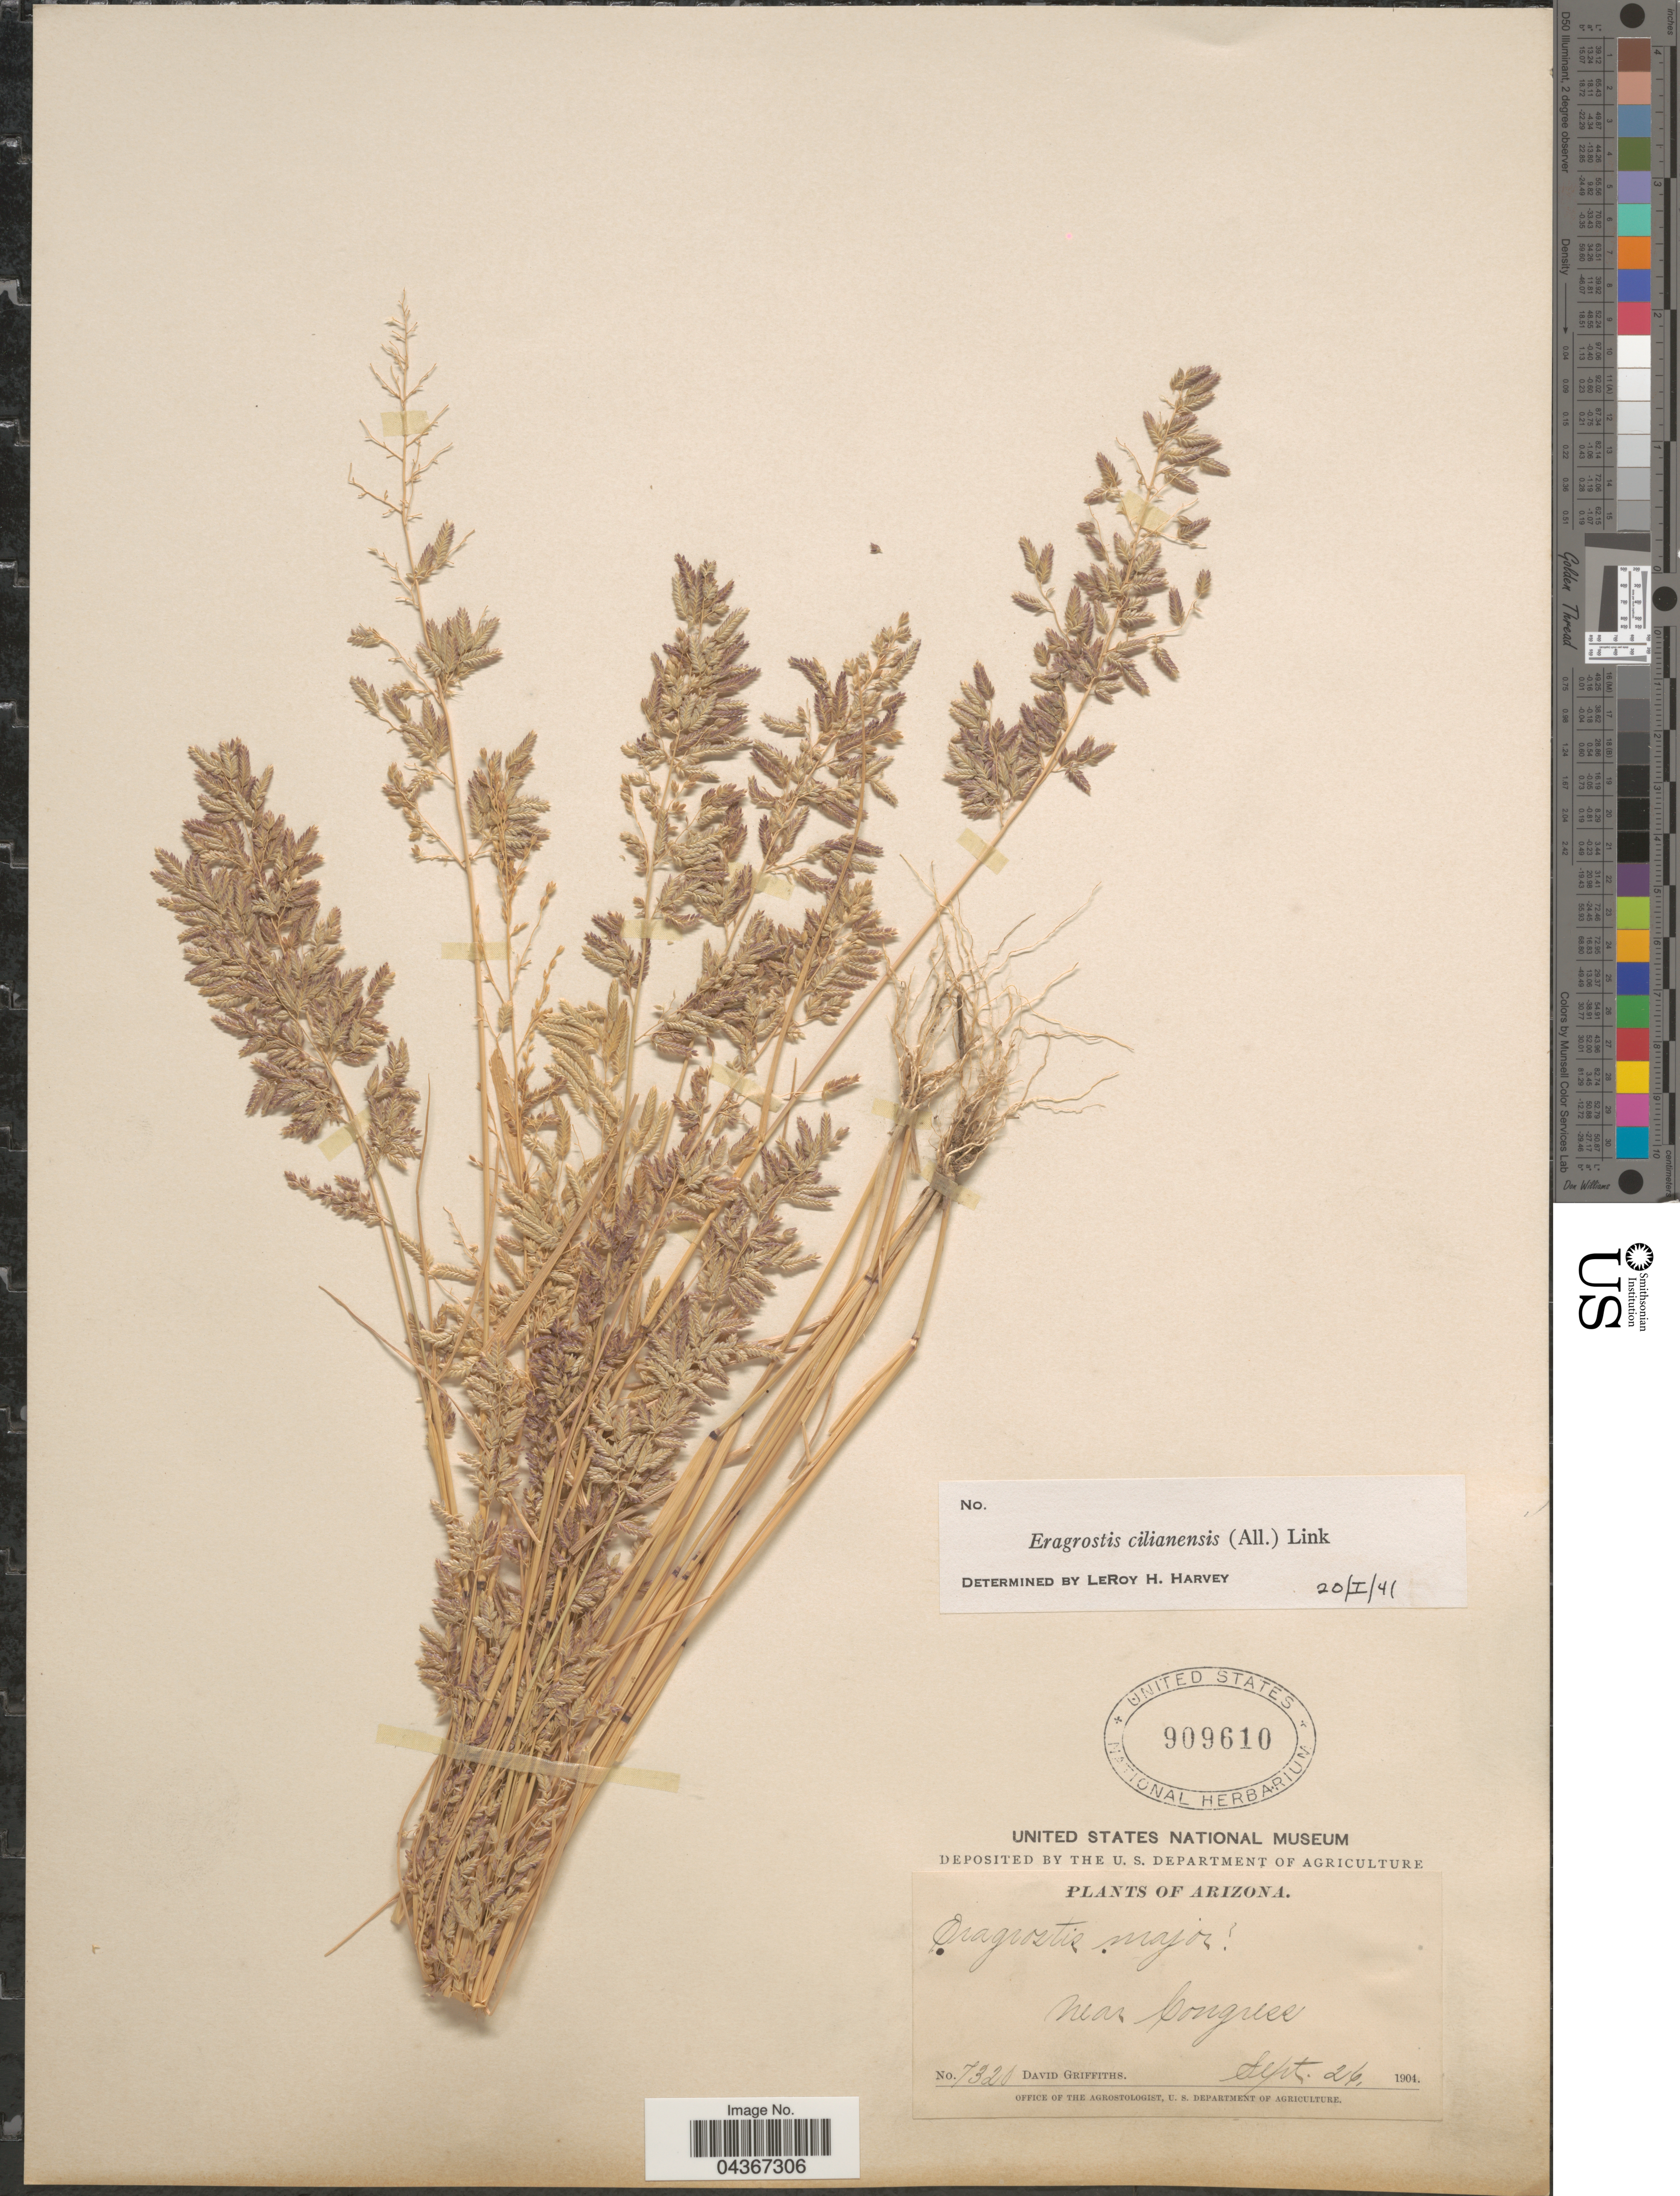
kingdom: Plantae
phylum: Tracheophyta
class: Liliopsida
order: Poales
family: Poaceae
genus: Eragrostis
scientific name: Eragrostis cilianensis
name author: (Bellardi) Vignolo ex Janch.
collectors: D. Griffiths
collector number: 7320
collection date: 1904-09-26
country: United States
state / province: Arizona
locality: Near Congress.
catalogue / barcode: US 909610